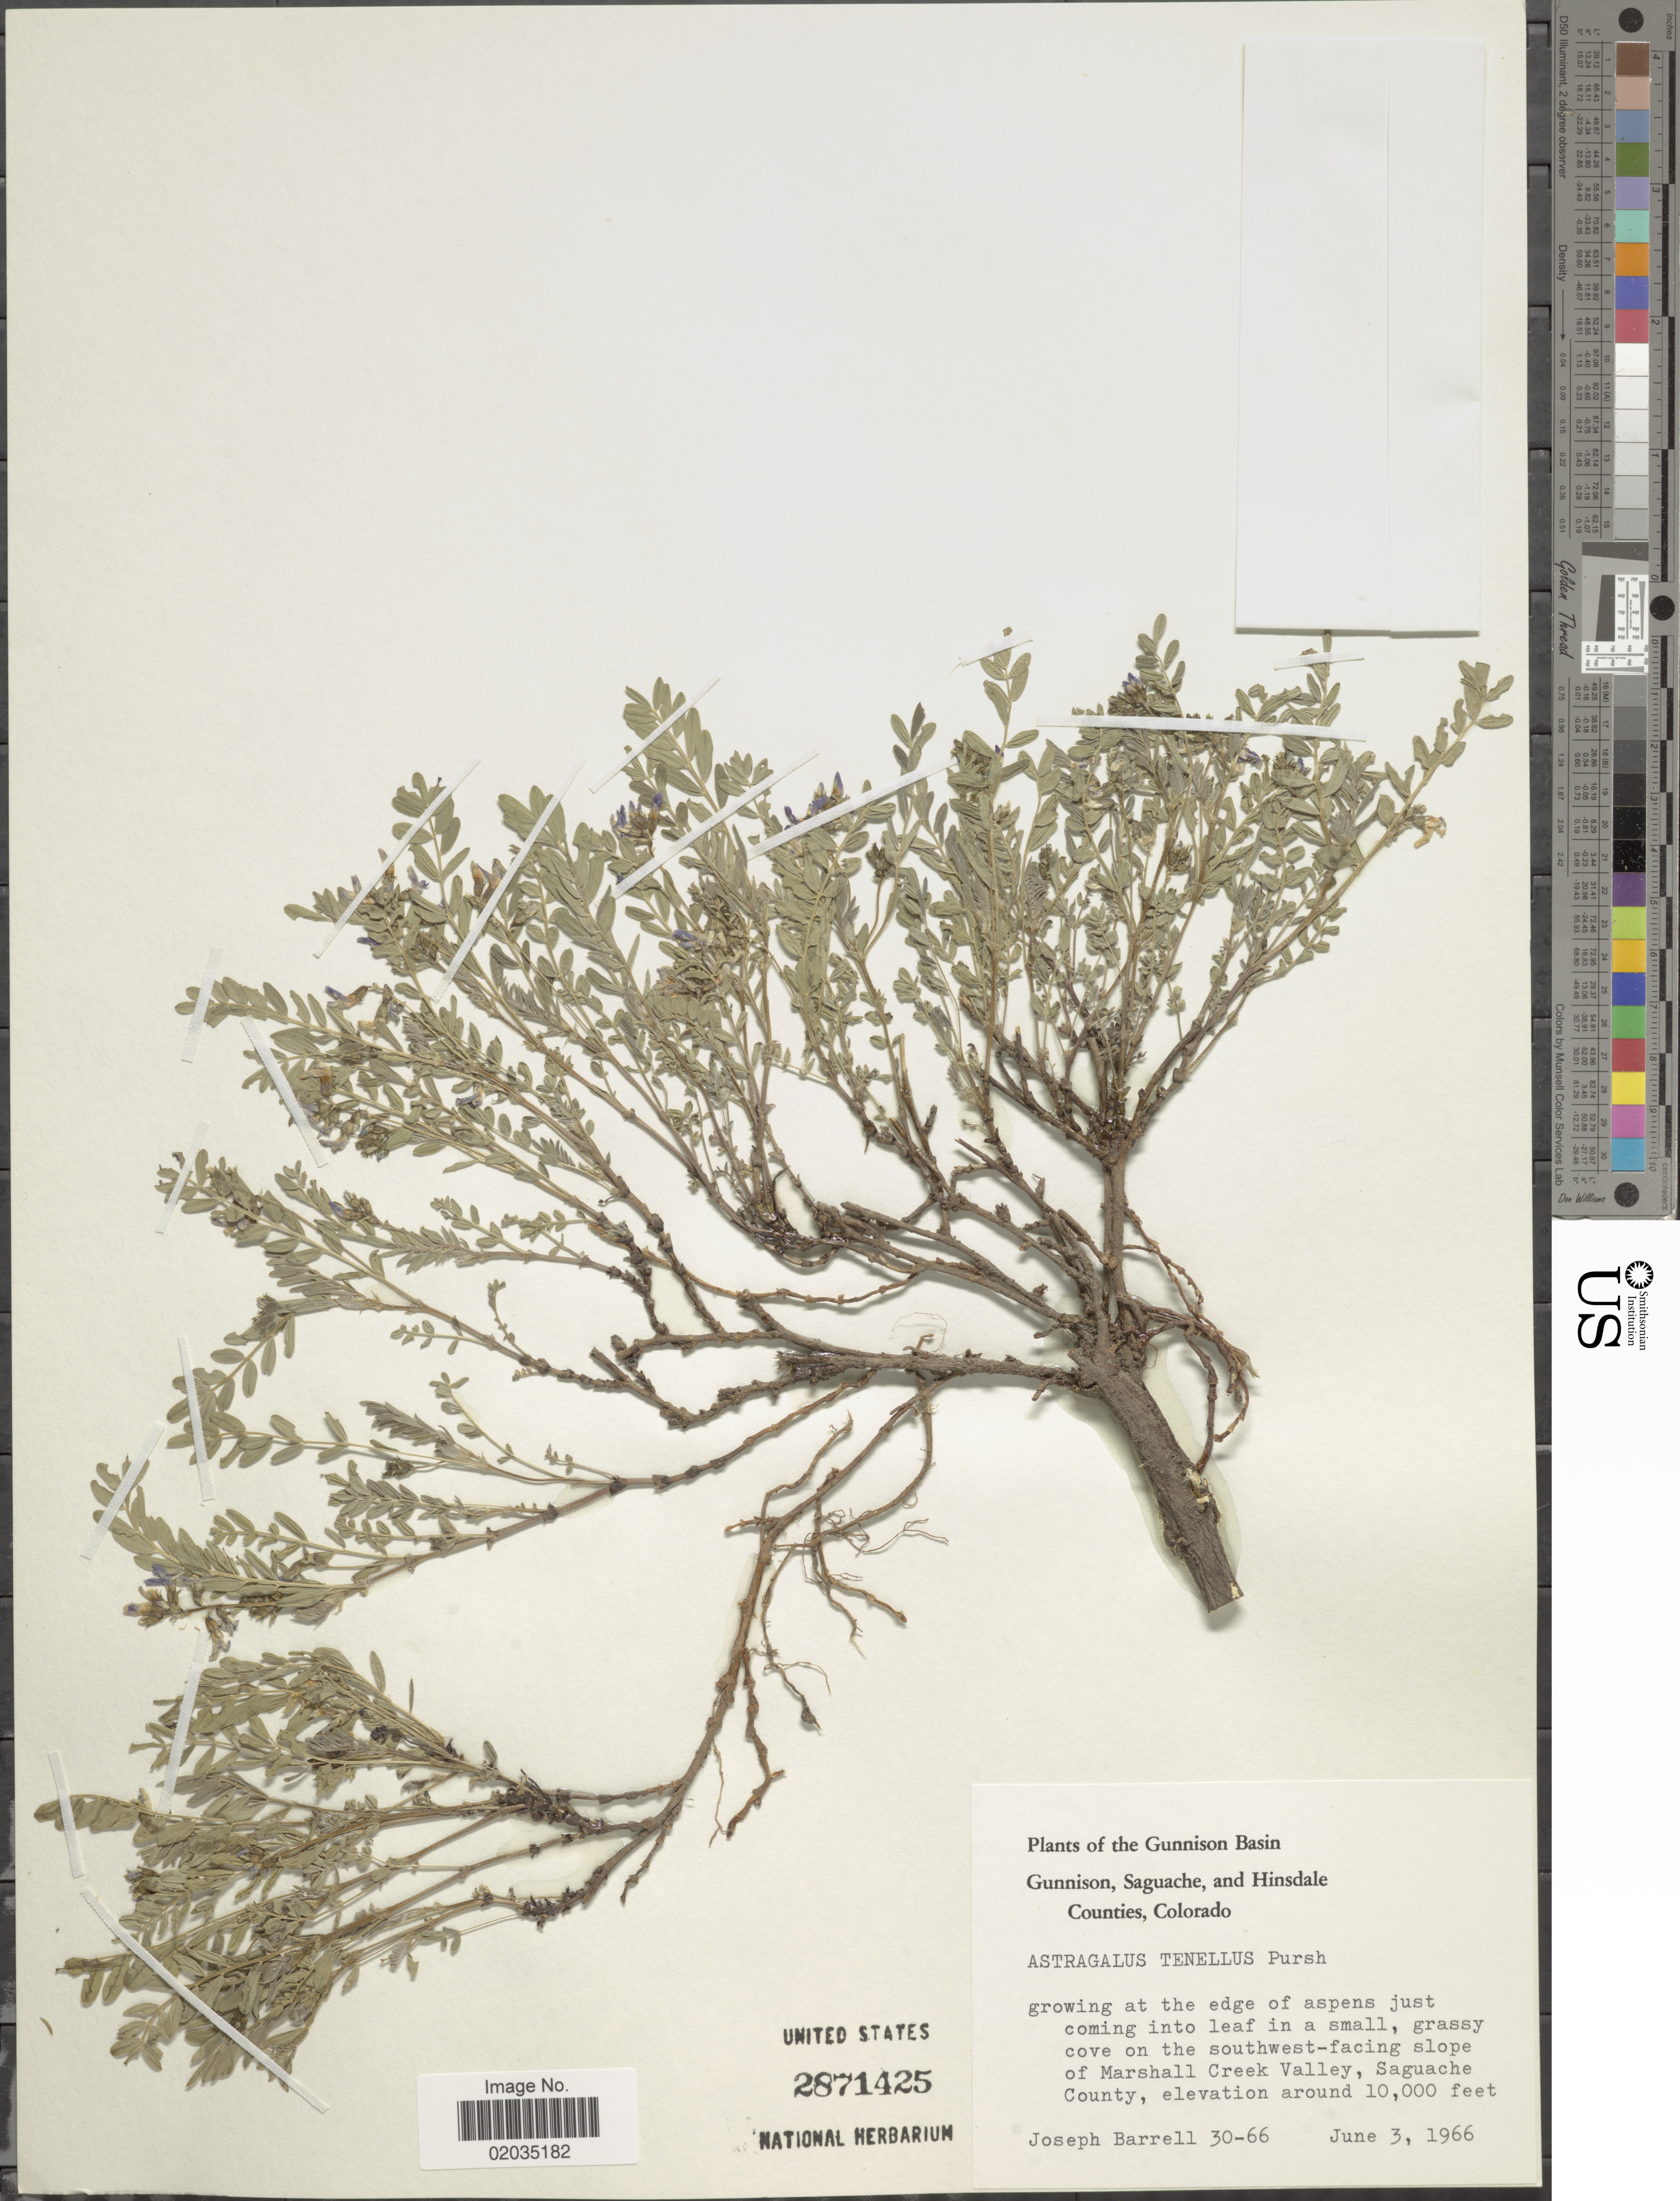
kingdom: Plantae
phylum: Tracheophyta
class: Magnoliopsida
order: Fabales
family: Fabaceae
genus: Astragalus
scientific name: Astragalus tenellus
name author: Pursh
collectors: J. Barrell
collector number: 30-66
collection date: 1966-06-03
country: United States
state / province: Colorado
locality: The Gunnison Basin Gunnison, Saguache, and Hinsdale Counties, growing at the edge of aspens just coming into leaf in a small, grassy cove on the southwest-facing slope of Marshall Creek Valley, Saguache County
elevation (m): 3048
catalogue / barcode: US 2871425